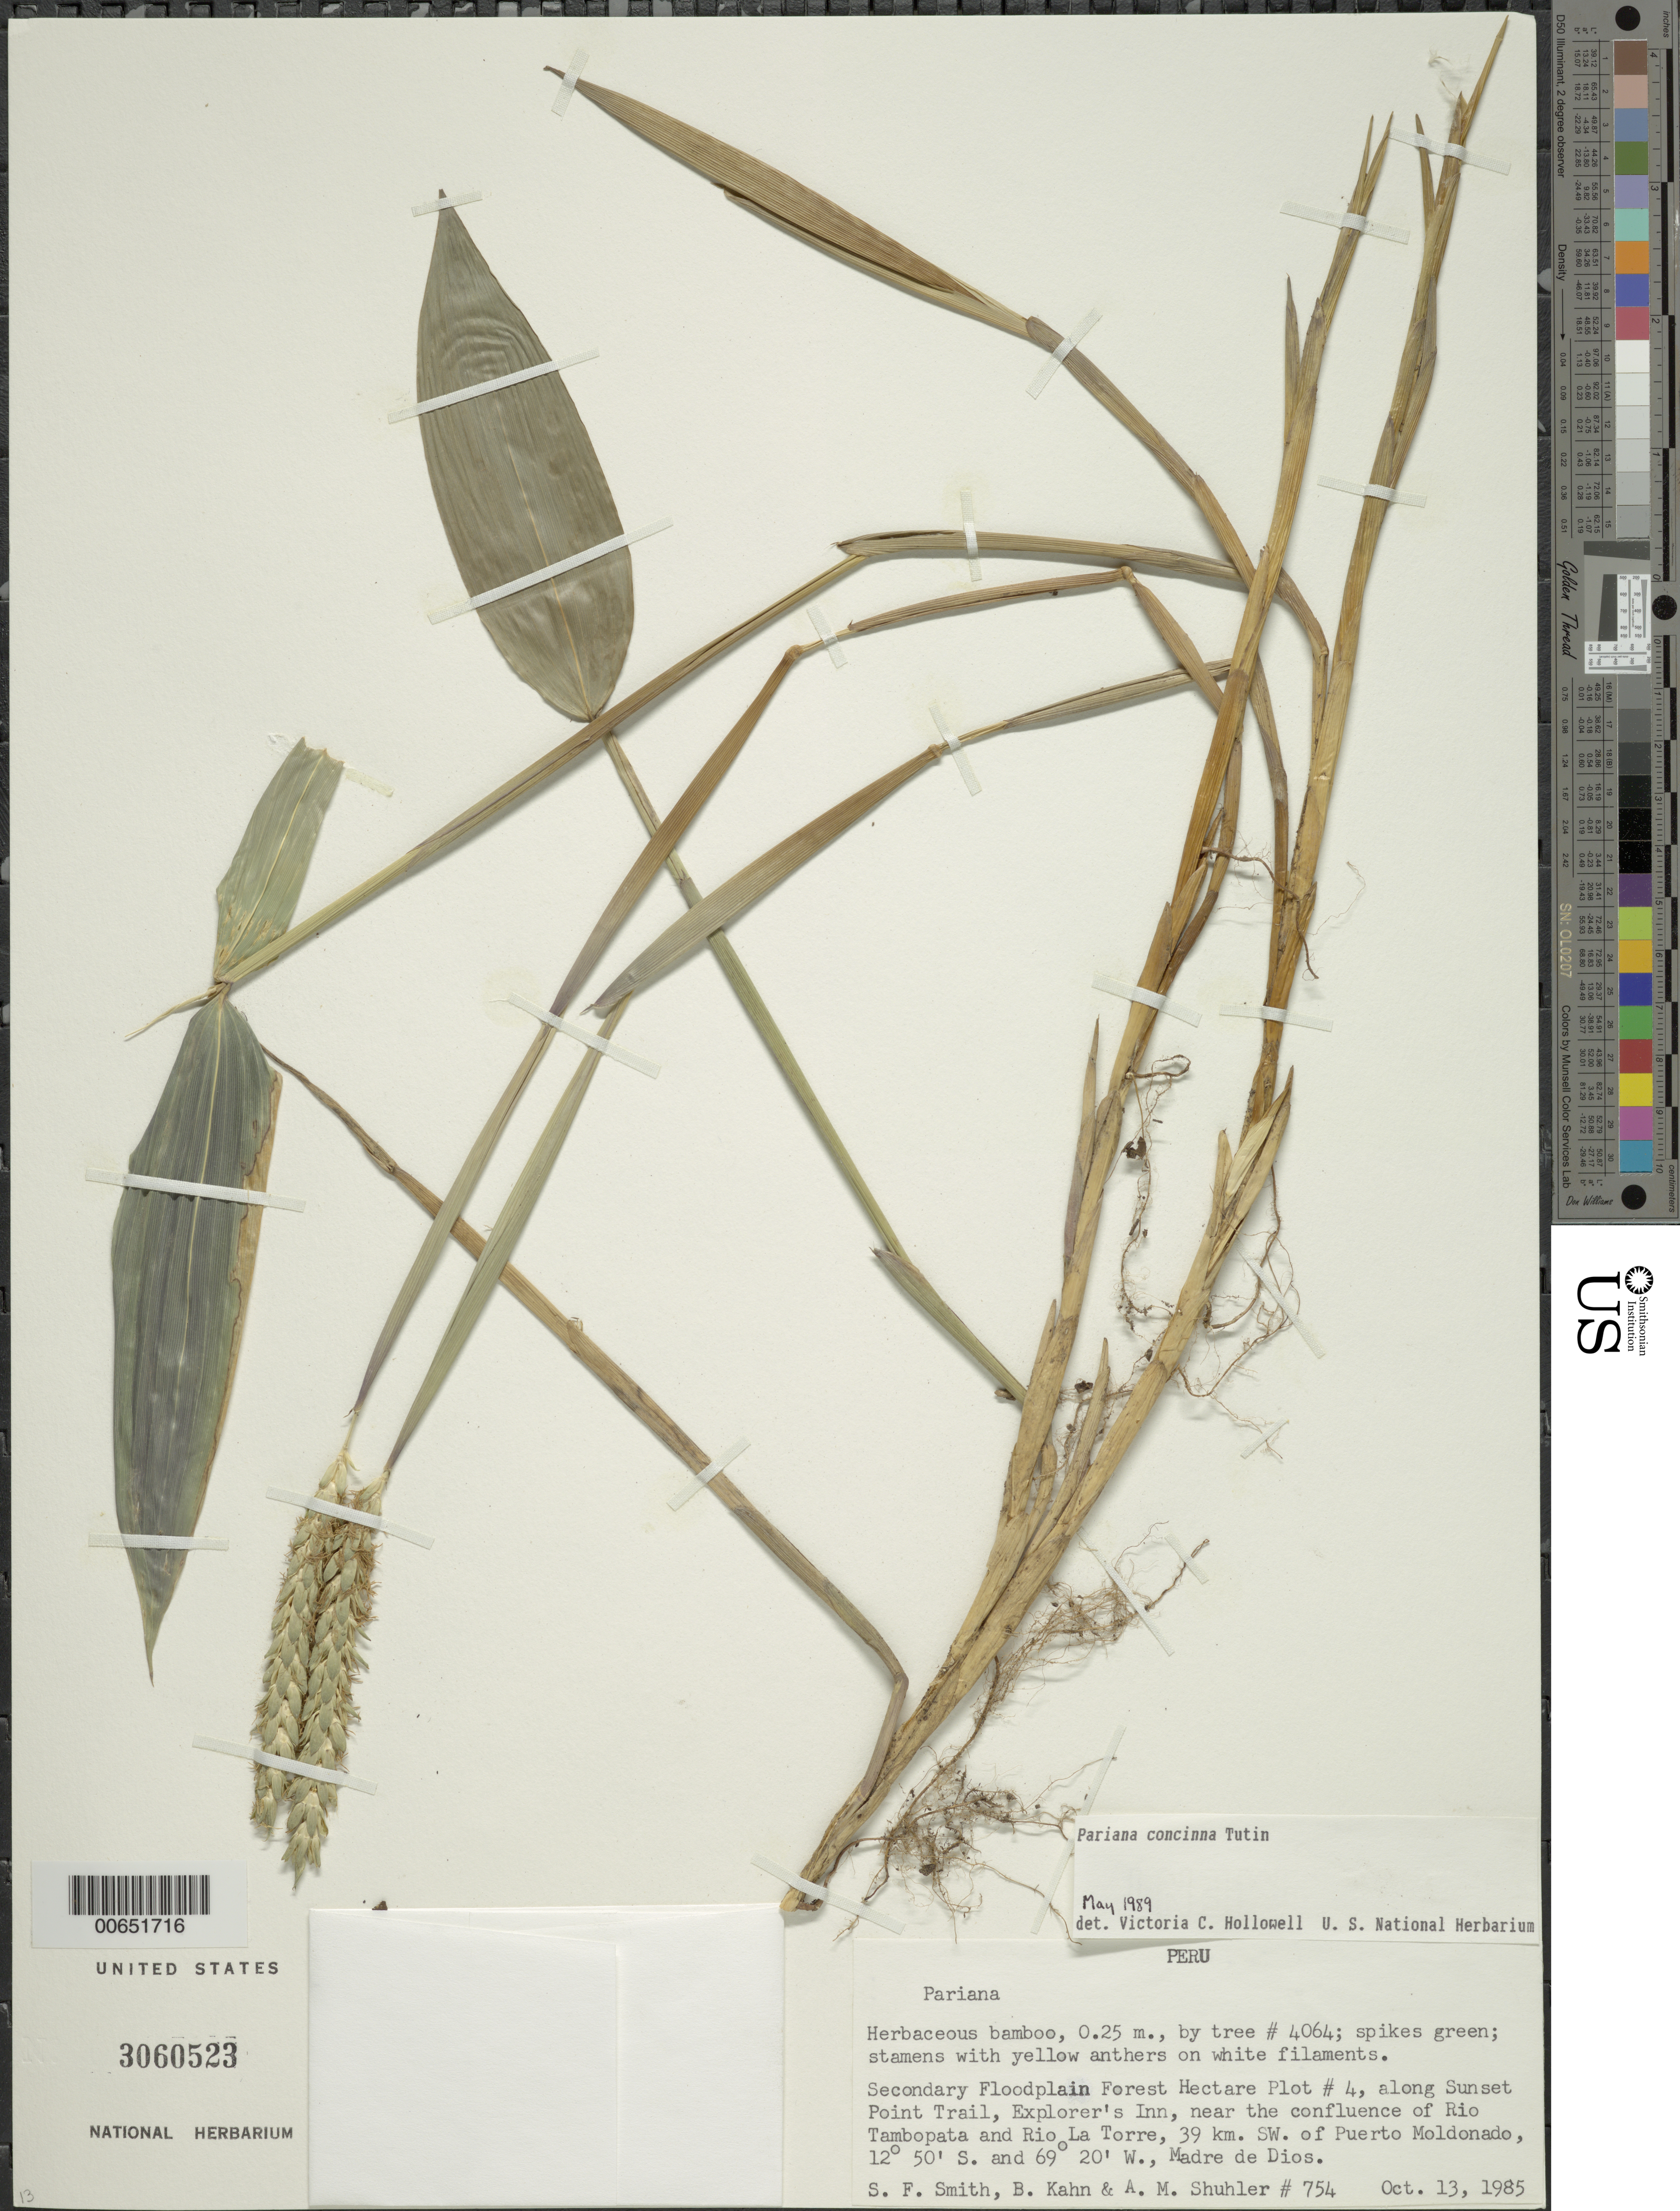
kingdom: Plantae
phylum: Tracheophyta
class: Liliopsida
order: Poales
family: Poaceae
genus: Pariana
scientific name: Pariana concinna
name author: Tutin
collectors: S.F. Smith, B. Kahn & A. Shuhler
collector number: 656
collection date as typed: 13 Oct 1985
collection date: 1985-10-13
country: Peru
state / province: Madre de Dios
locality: Hectare plot #4, sunset point trail, explorer's inn, near conflunce of rio tambopata & rio la terre, sw of puerto moldonade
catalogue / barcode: US 3060523